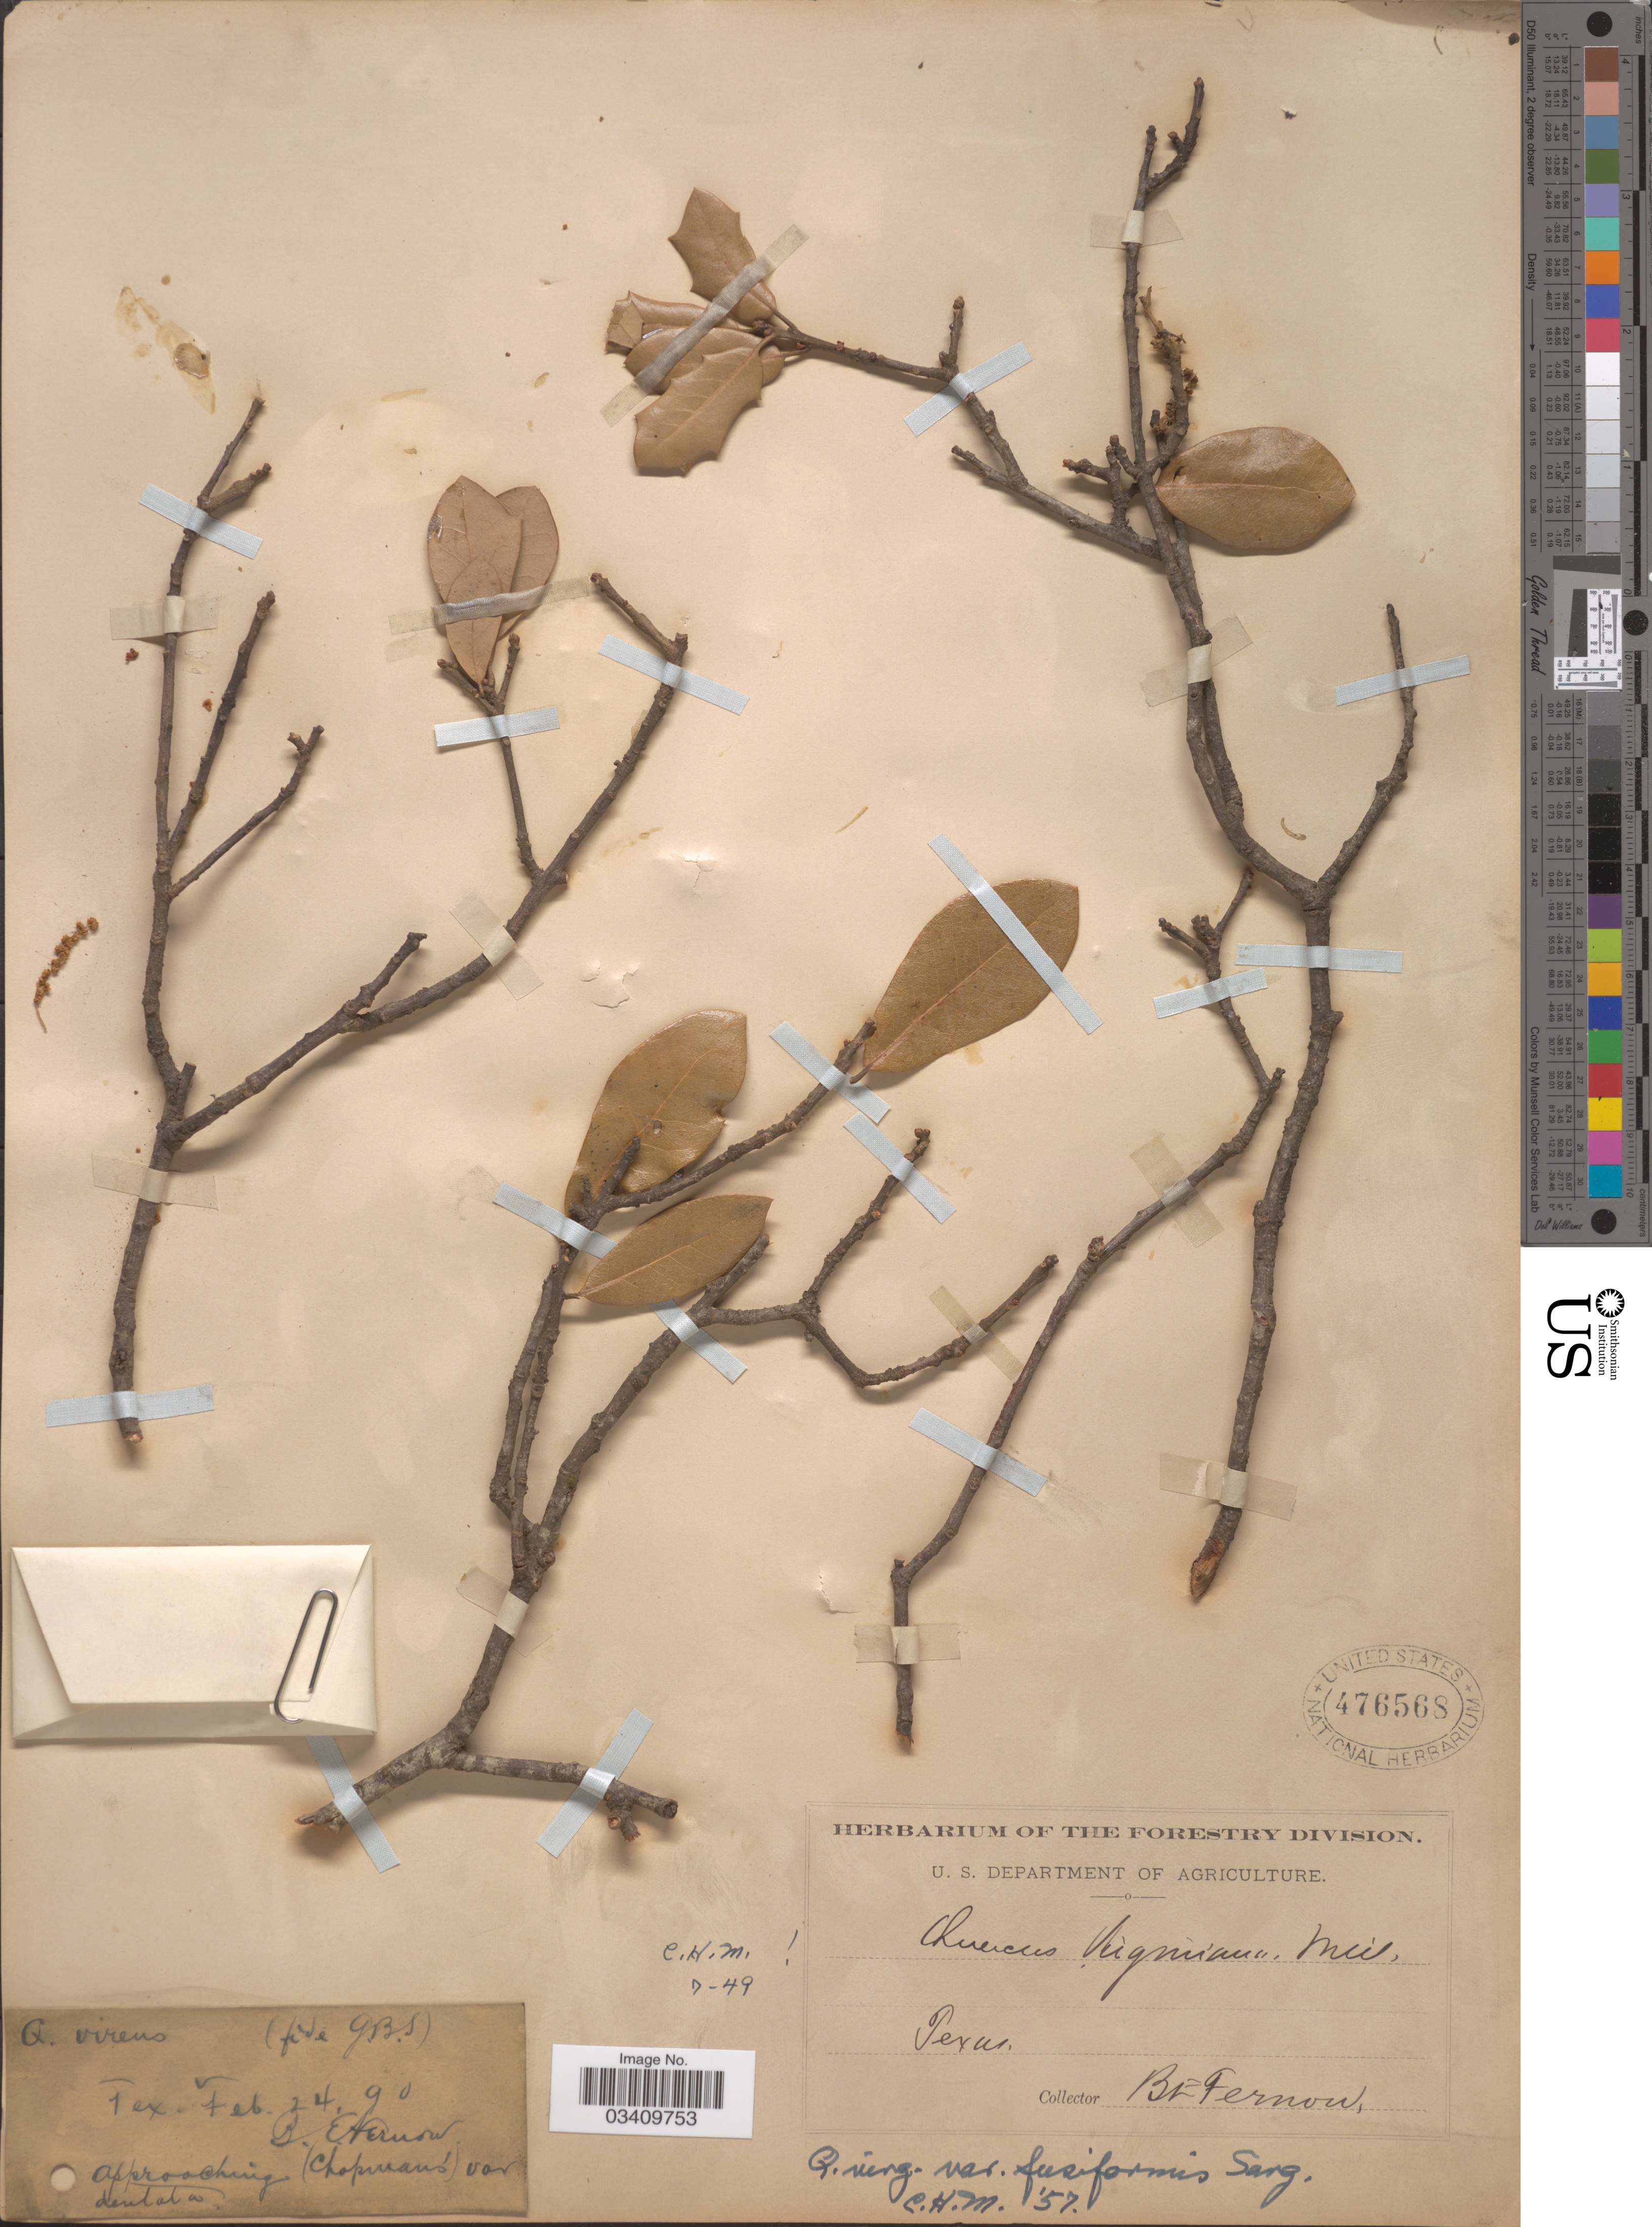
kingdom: Plantae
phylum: Tracheophyta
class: Magnoliopsida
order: Fagales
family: Fagaceae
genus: Quercus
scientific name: Quercus virginiana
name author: Mill.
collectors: B. Fernow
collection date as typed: Transcribed d/m/y: 24/2/90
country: United States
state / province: Texas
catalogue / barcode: US 476568